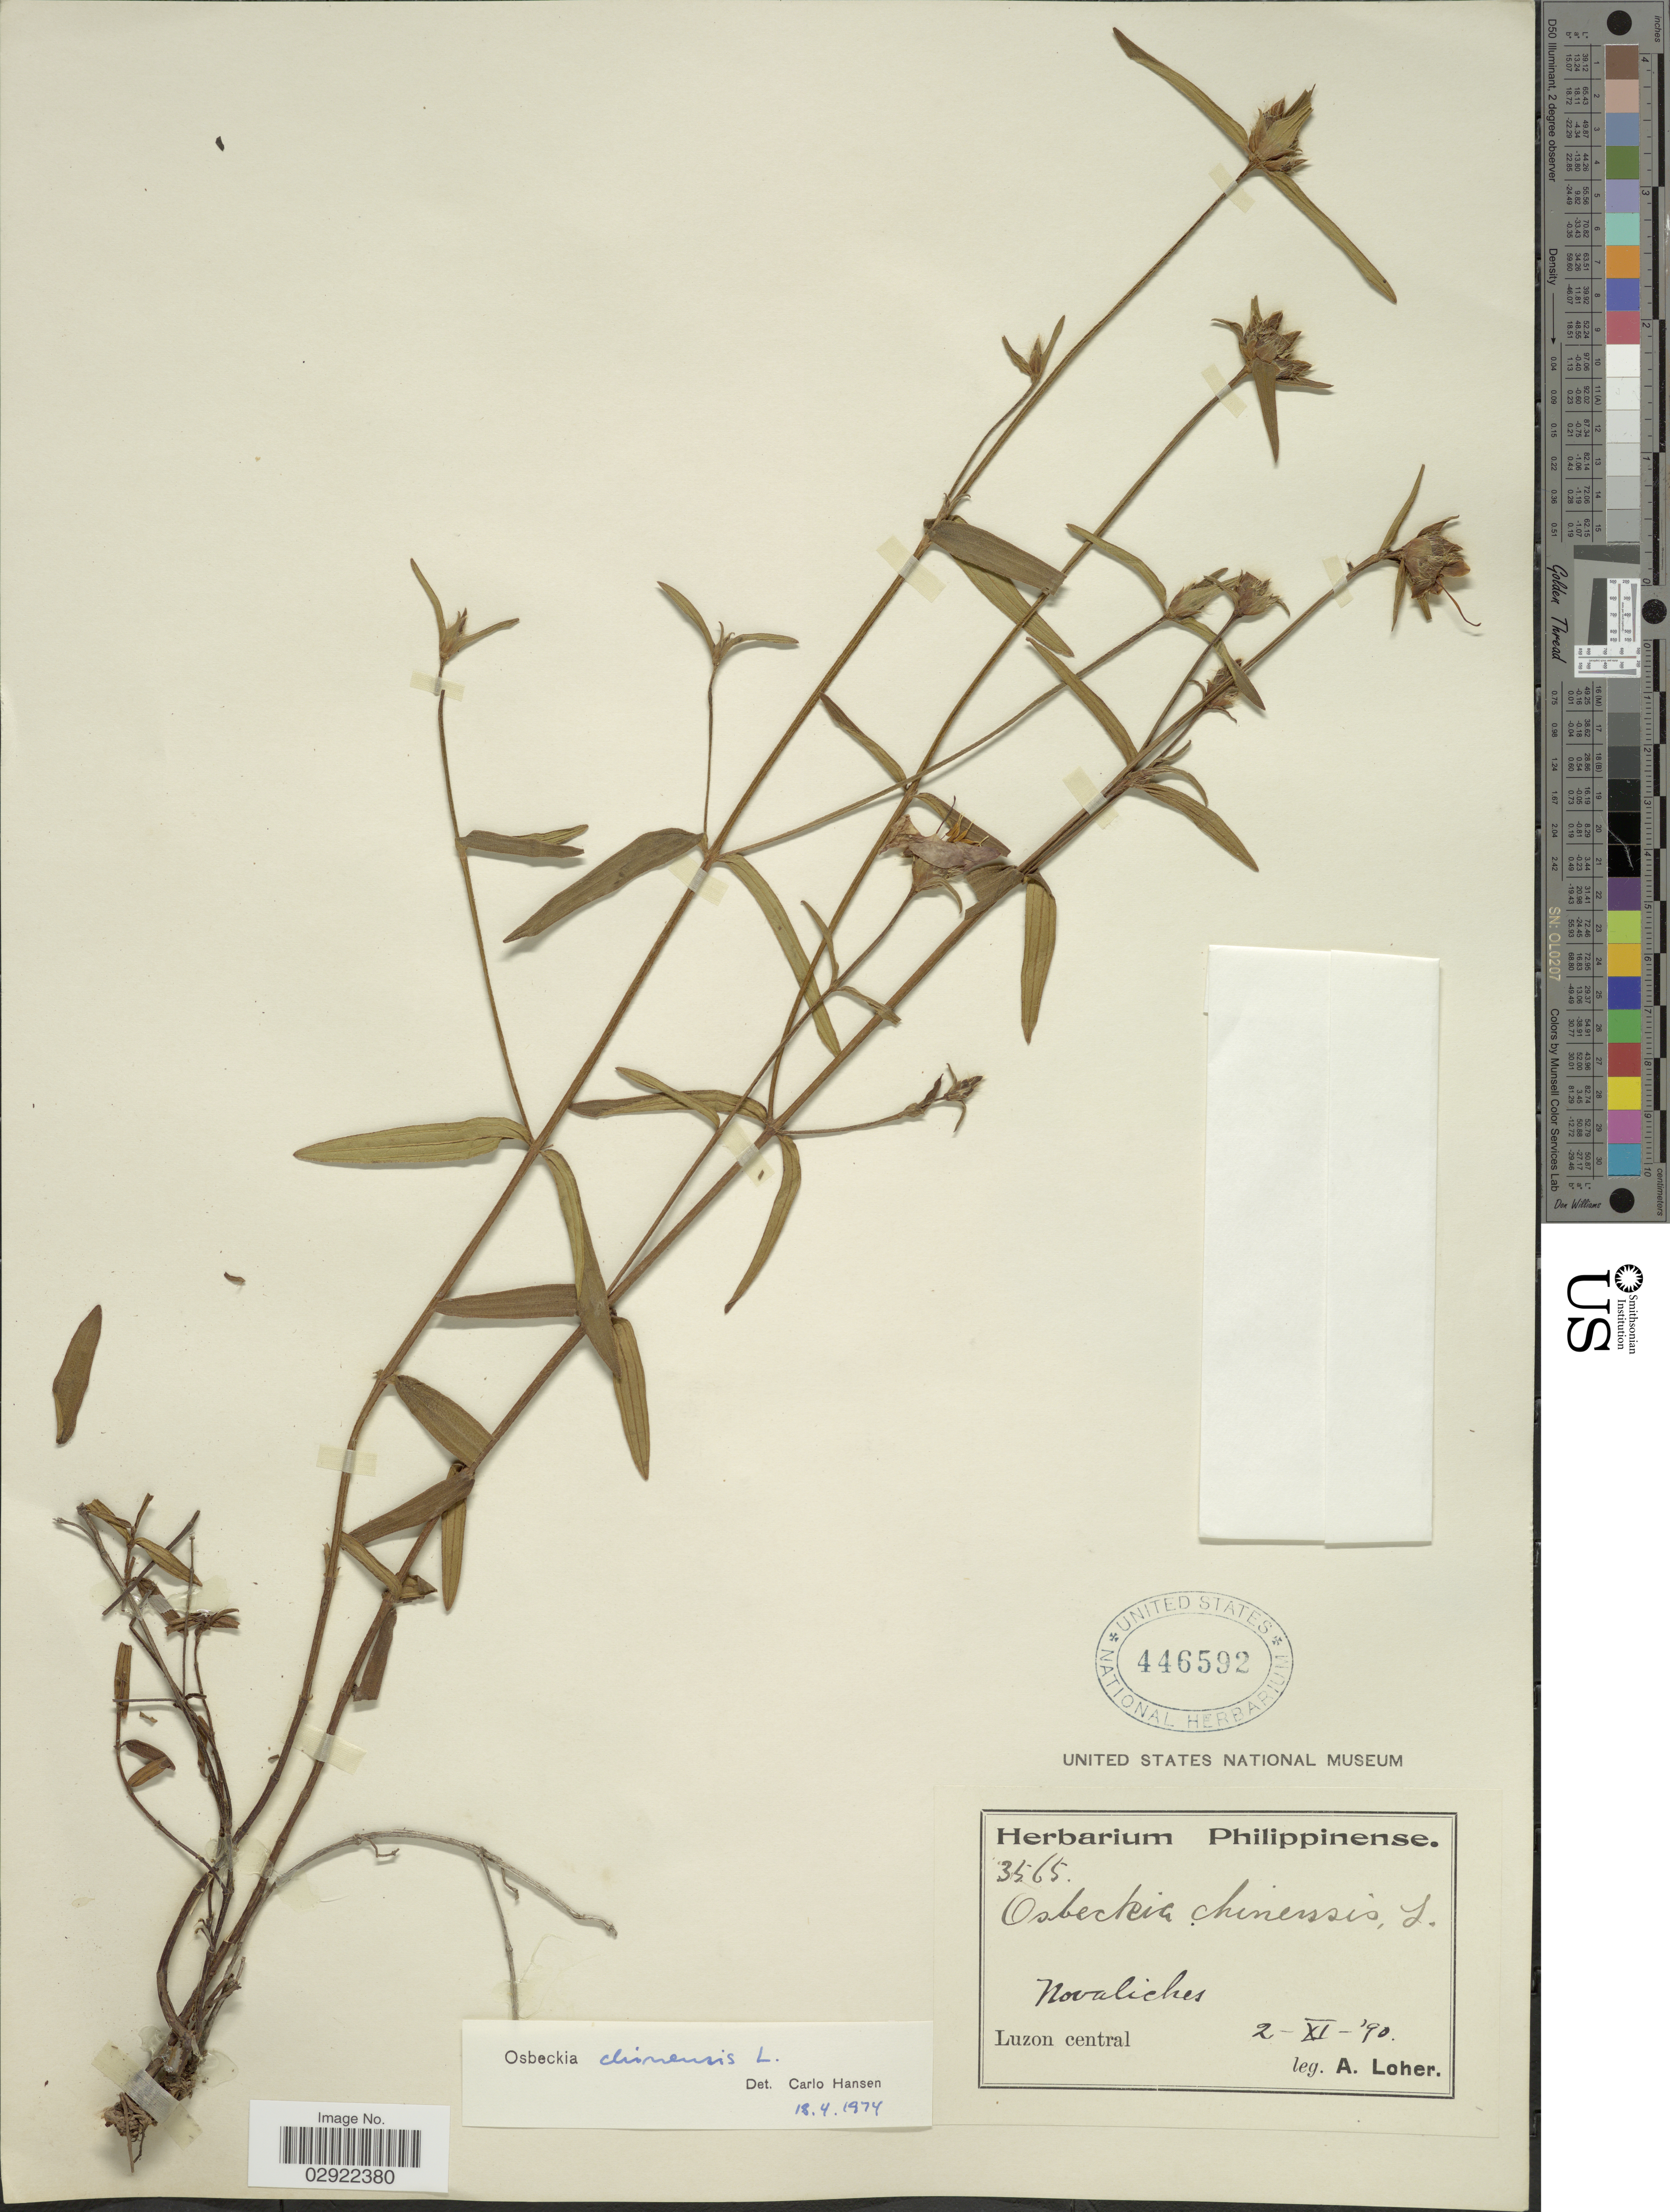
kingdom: Plantae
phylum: Tracheophyta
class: Magnoliopsida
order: Myrtales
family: Melastomataceae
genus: Osbeckia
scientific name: Osbeckia chinensis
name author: L.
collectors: A. Loher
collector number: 3565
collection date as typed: Transcribed d/m/y: 2/11/90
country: Philippines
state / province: Central Luzon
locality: Novaliches. Luzon central.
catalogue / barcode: US 446592